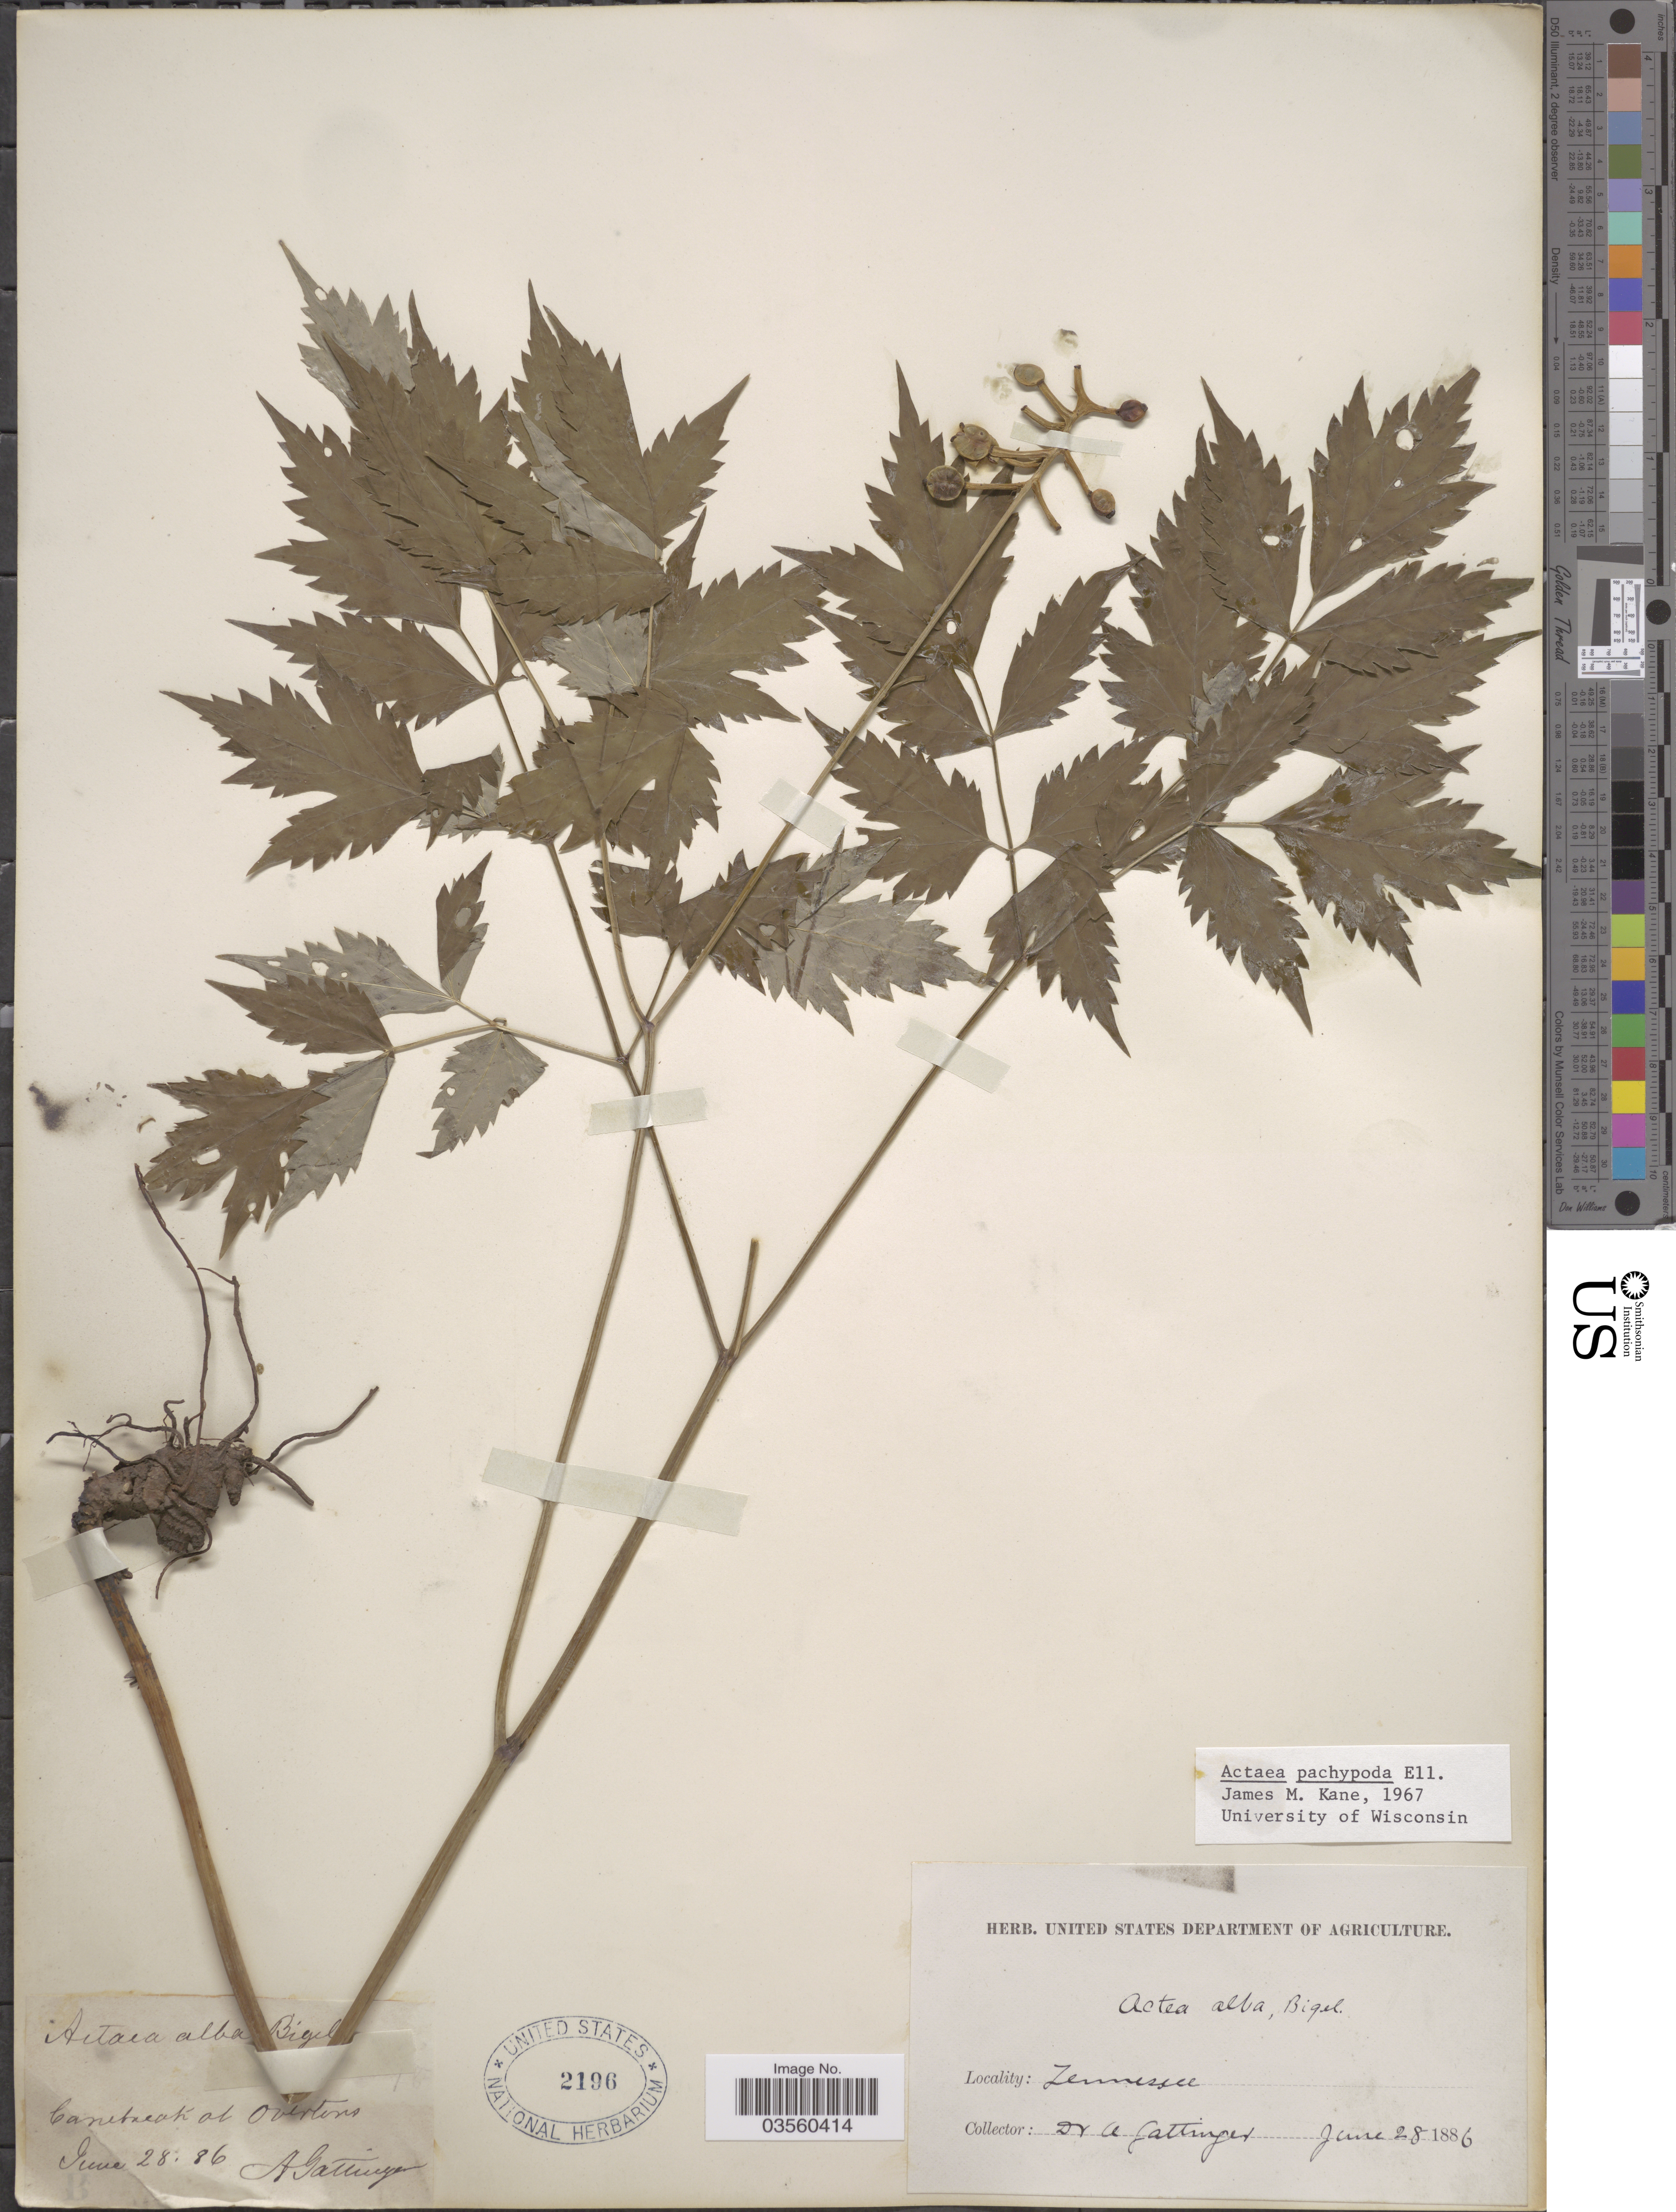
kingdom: Plantae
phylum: Tracheophyta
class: Magnoliopsida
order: Ranunculales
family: Ranunculaceae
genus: Actaea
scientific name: Actaea pachypoda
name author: Elliott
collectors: A. Gattinger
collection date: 1886-06-28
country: United States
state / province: Tennessee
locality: Canebreak at Overtons.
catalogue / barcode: US 2196